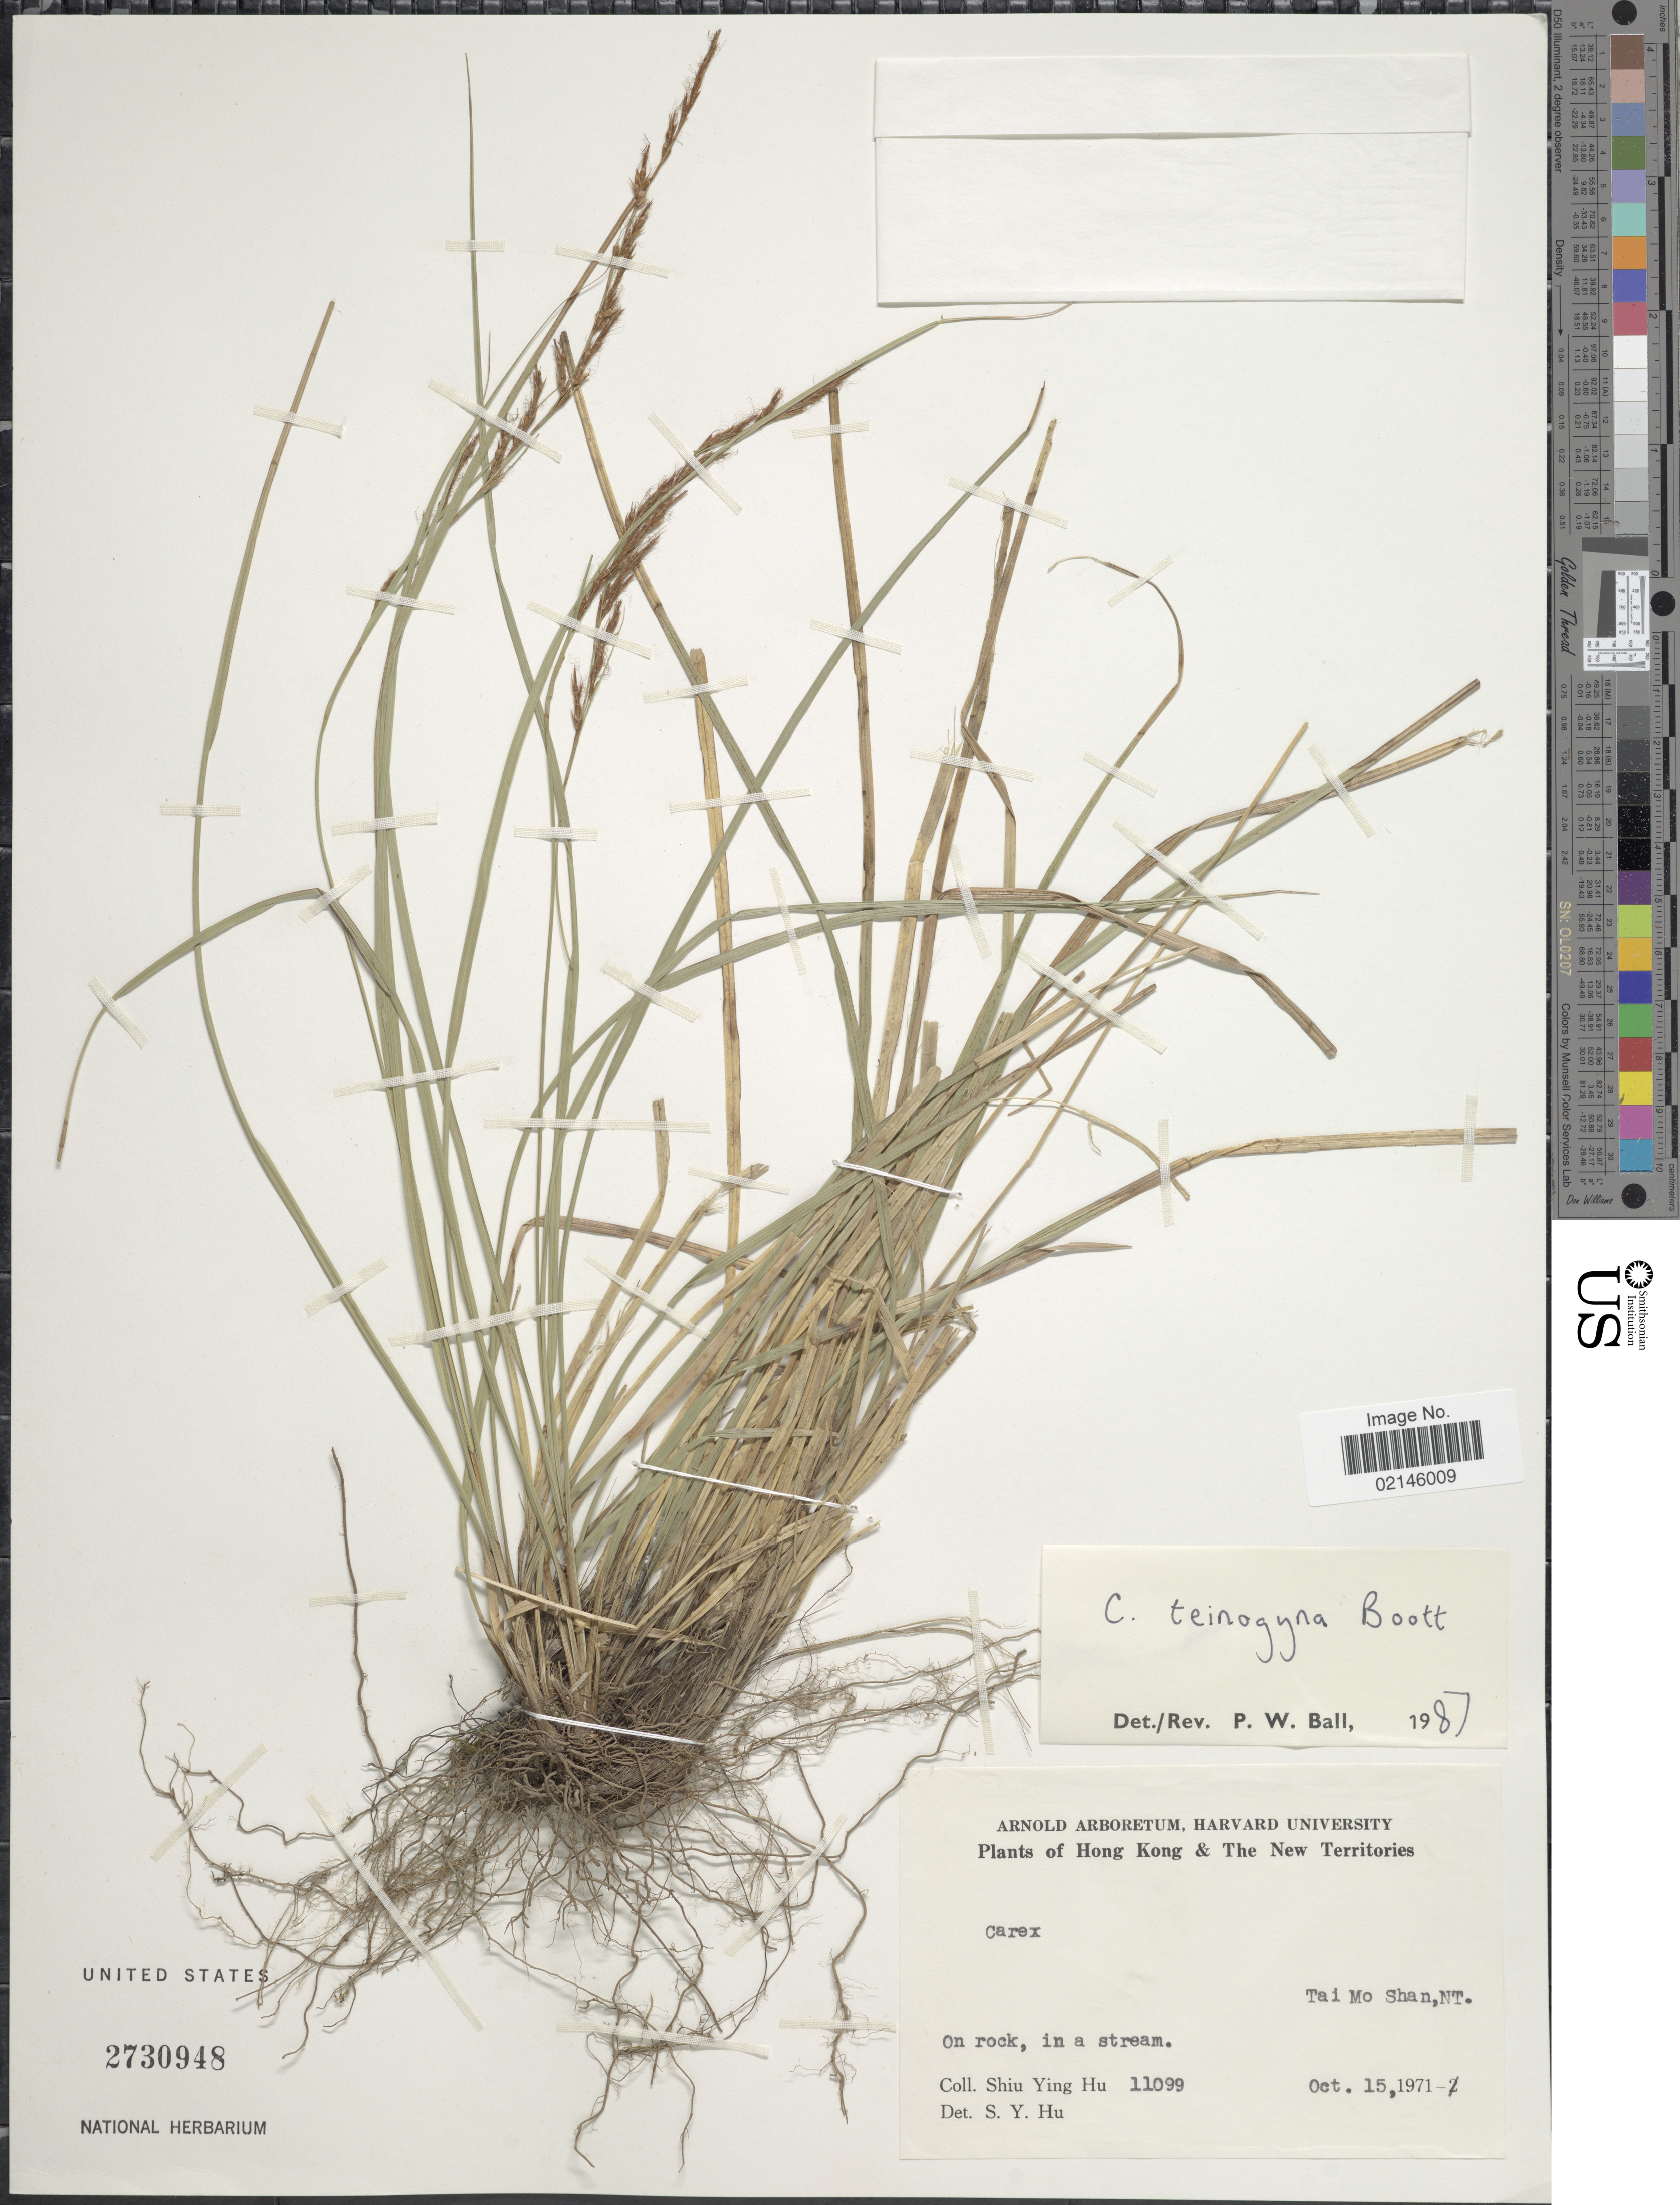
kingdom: Plantae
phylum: Tracheophyta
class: Liliopsida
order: Poales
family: Cyperaceae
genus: Carex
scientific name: Carex teinogyna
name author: Boott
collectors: S. Y. Hu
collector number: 11099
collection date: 1971-10-15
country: China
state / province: Hong Kong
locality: The New Territories. Tai Mo Shan, NT.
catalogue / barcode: US 2730948